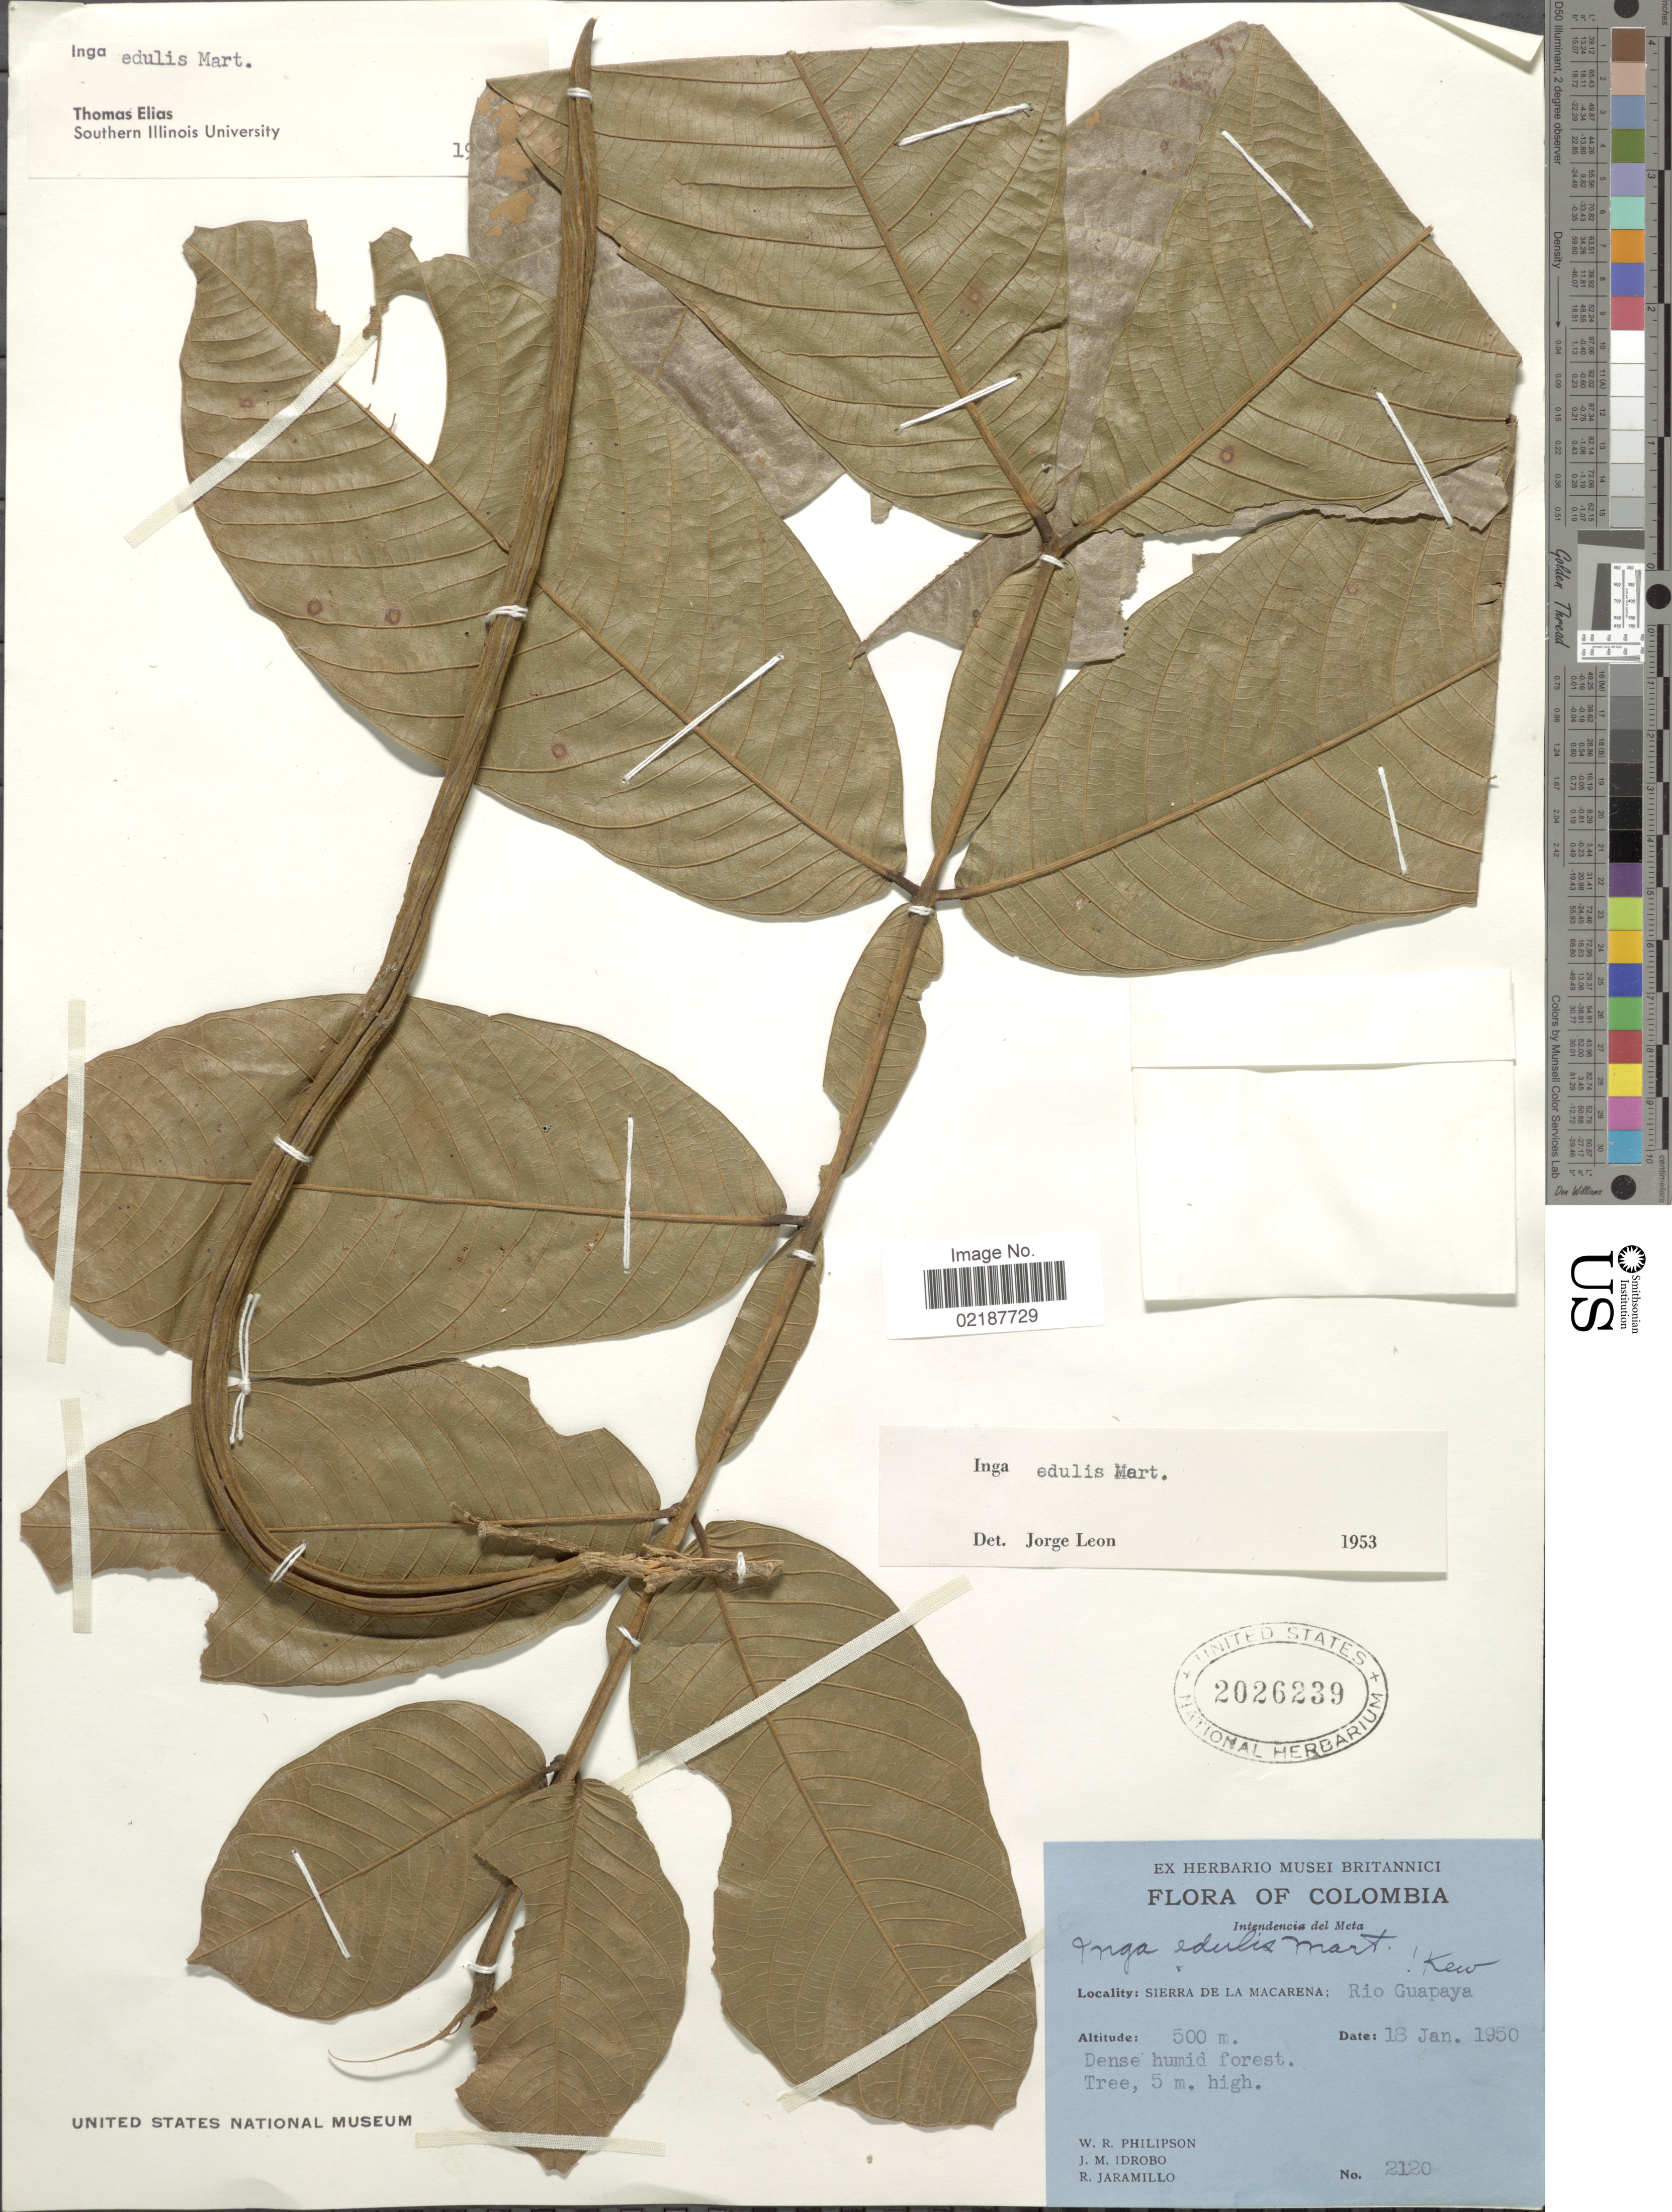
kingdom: Plantae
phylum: Tracheophyta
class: Magnoliopsida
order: Fabales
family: Fabaceae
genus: Inga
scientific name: Inga edulis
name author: Mart.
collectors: W. R. Philipson, J. M. Idrobo & R. Jaramillo M.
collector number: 2120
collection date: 1950-01-18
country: Colombia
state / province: Meta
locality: Sierra de la Macarena: Rio Guapaya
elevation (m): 500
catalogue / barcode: US 2026239